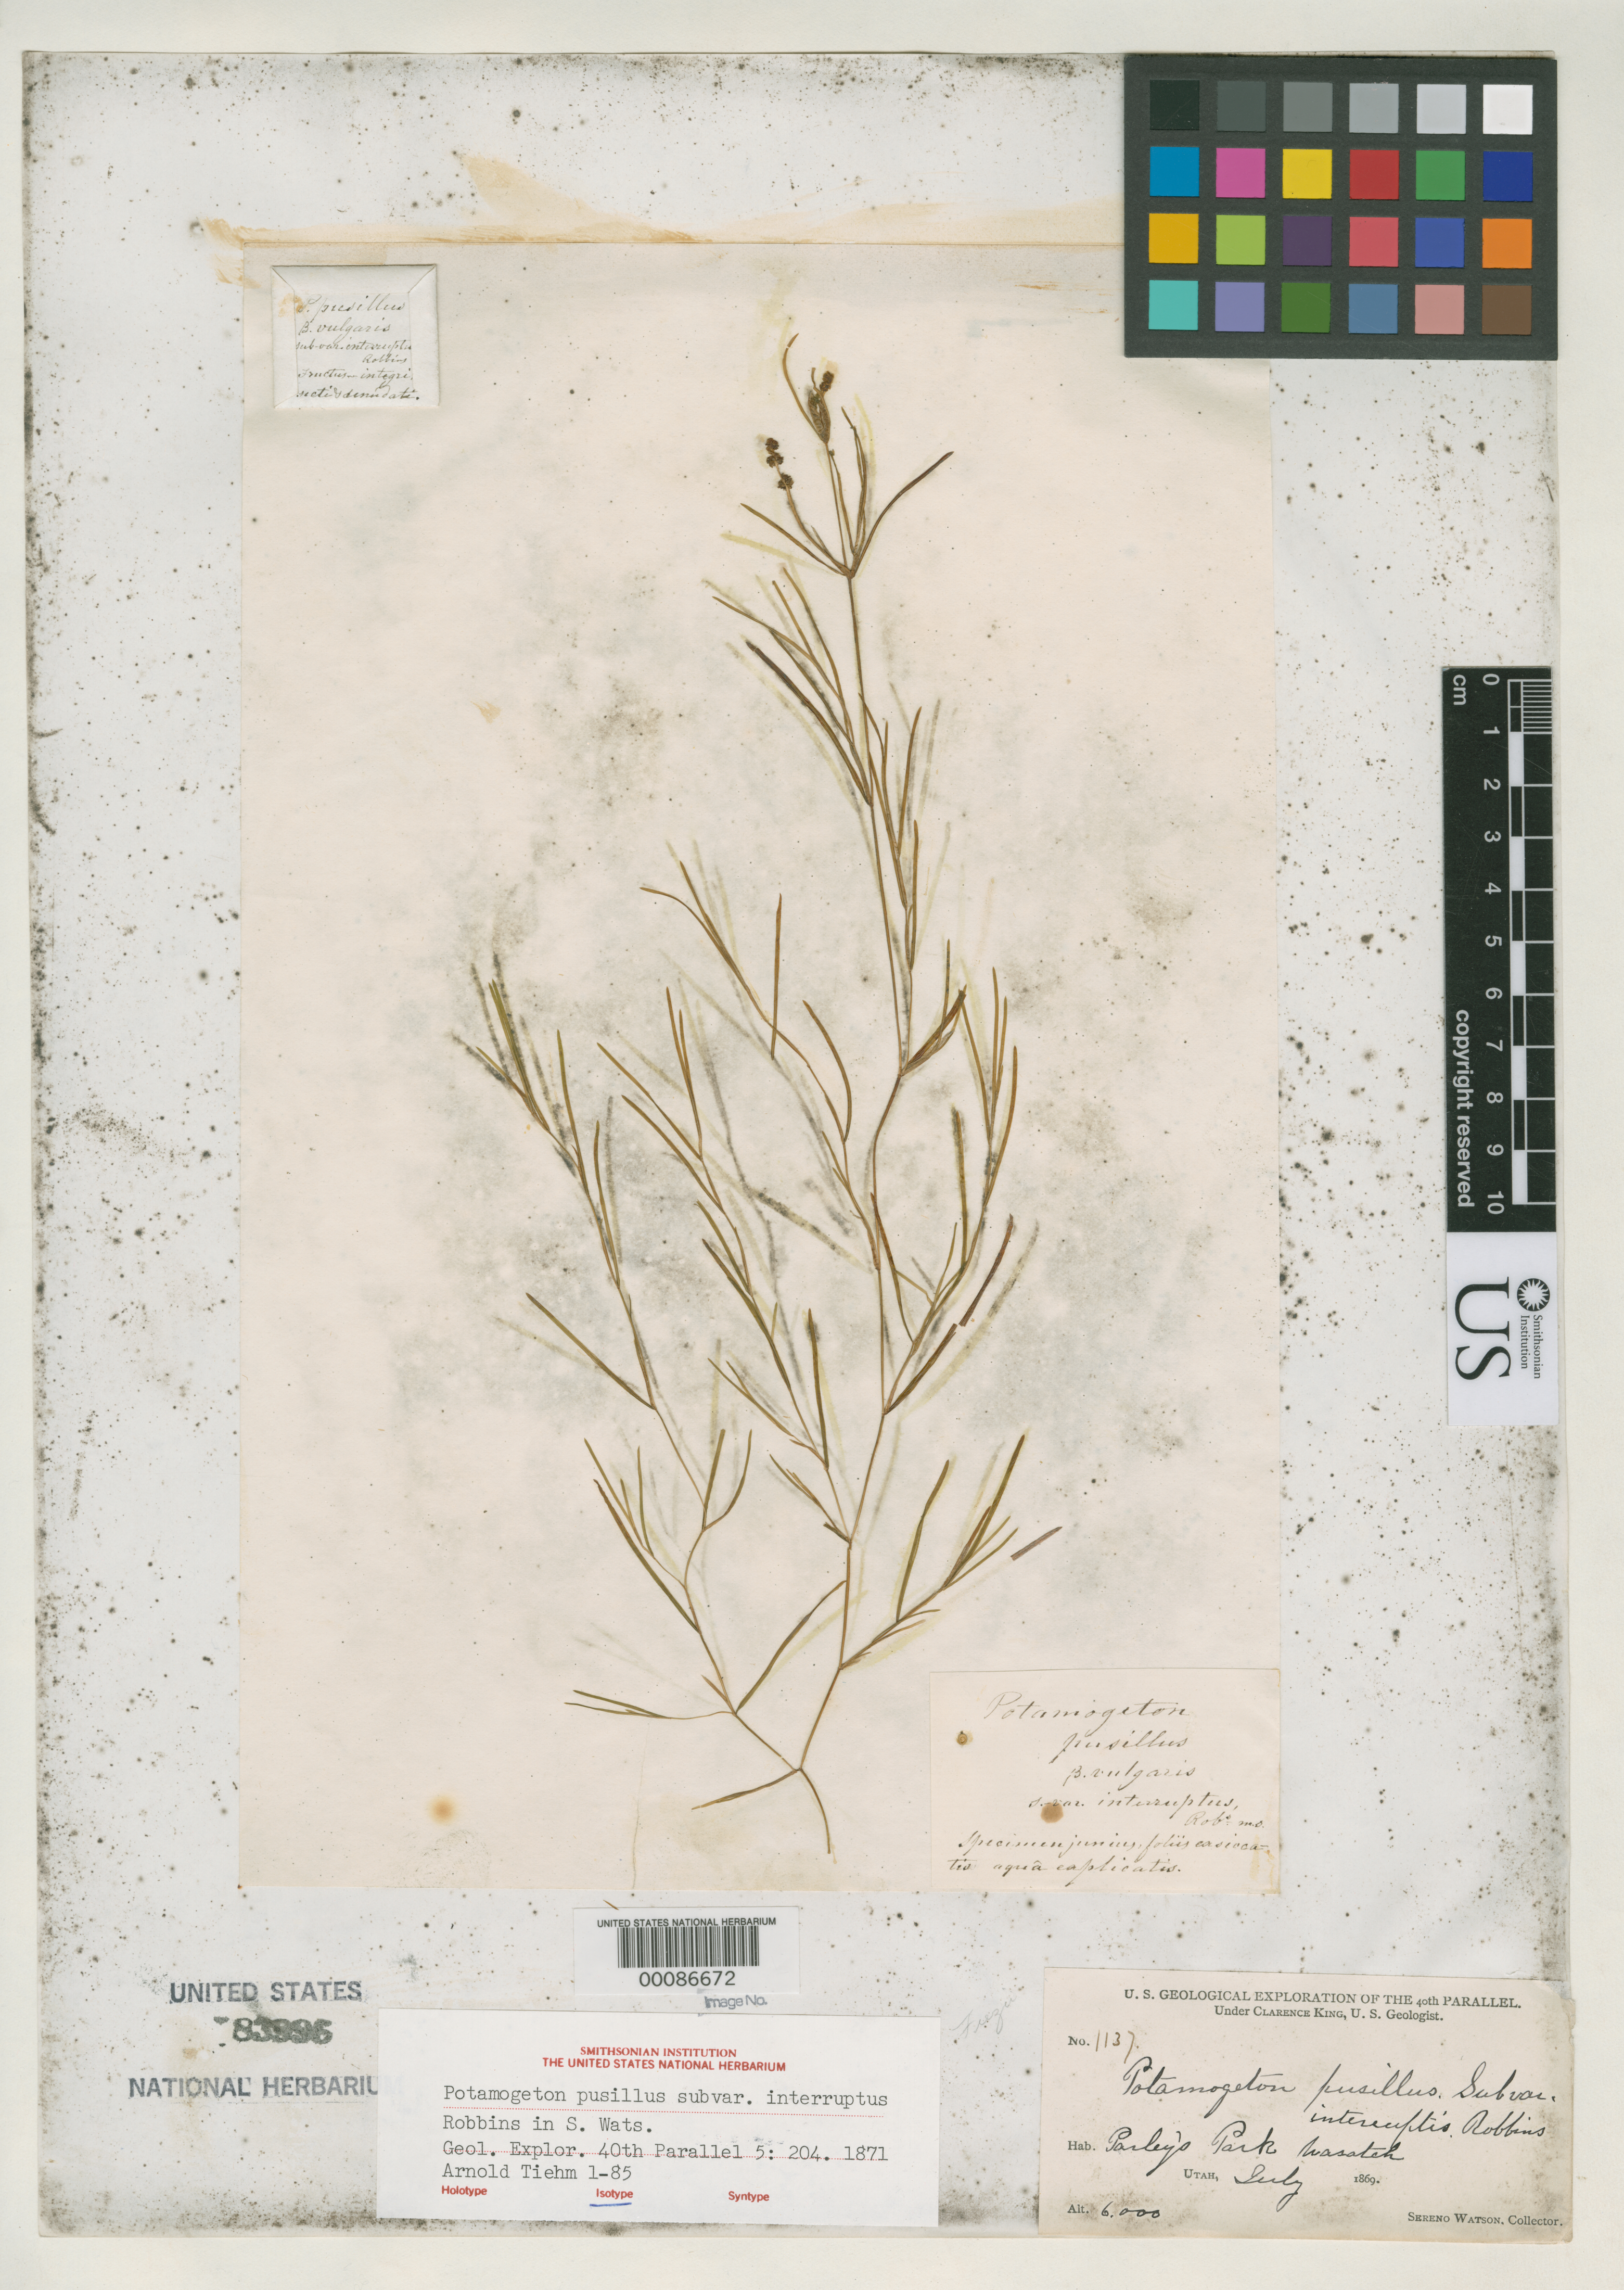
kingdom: Plantae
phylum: Tracheophyta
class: Liliopsida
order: Alismatales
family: Potamogetonaceae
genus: Potamogeton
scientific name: Potamogeton pusillus subvar. interruptus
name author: J.W. Robbins in C. King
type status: Isotype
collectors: S. Watson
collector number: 1137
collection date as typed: Jul 1869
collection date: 1869-07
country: United States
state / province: Utah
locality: Wasatch Mts., Parley's Park.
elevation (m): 1829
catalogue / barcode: US 83996